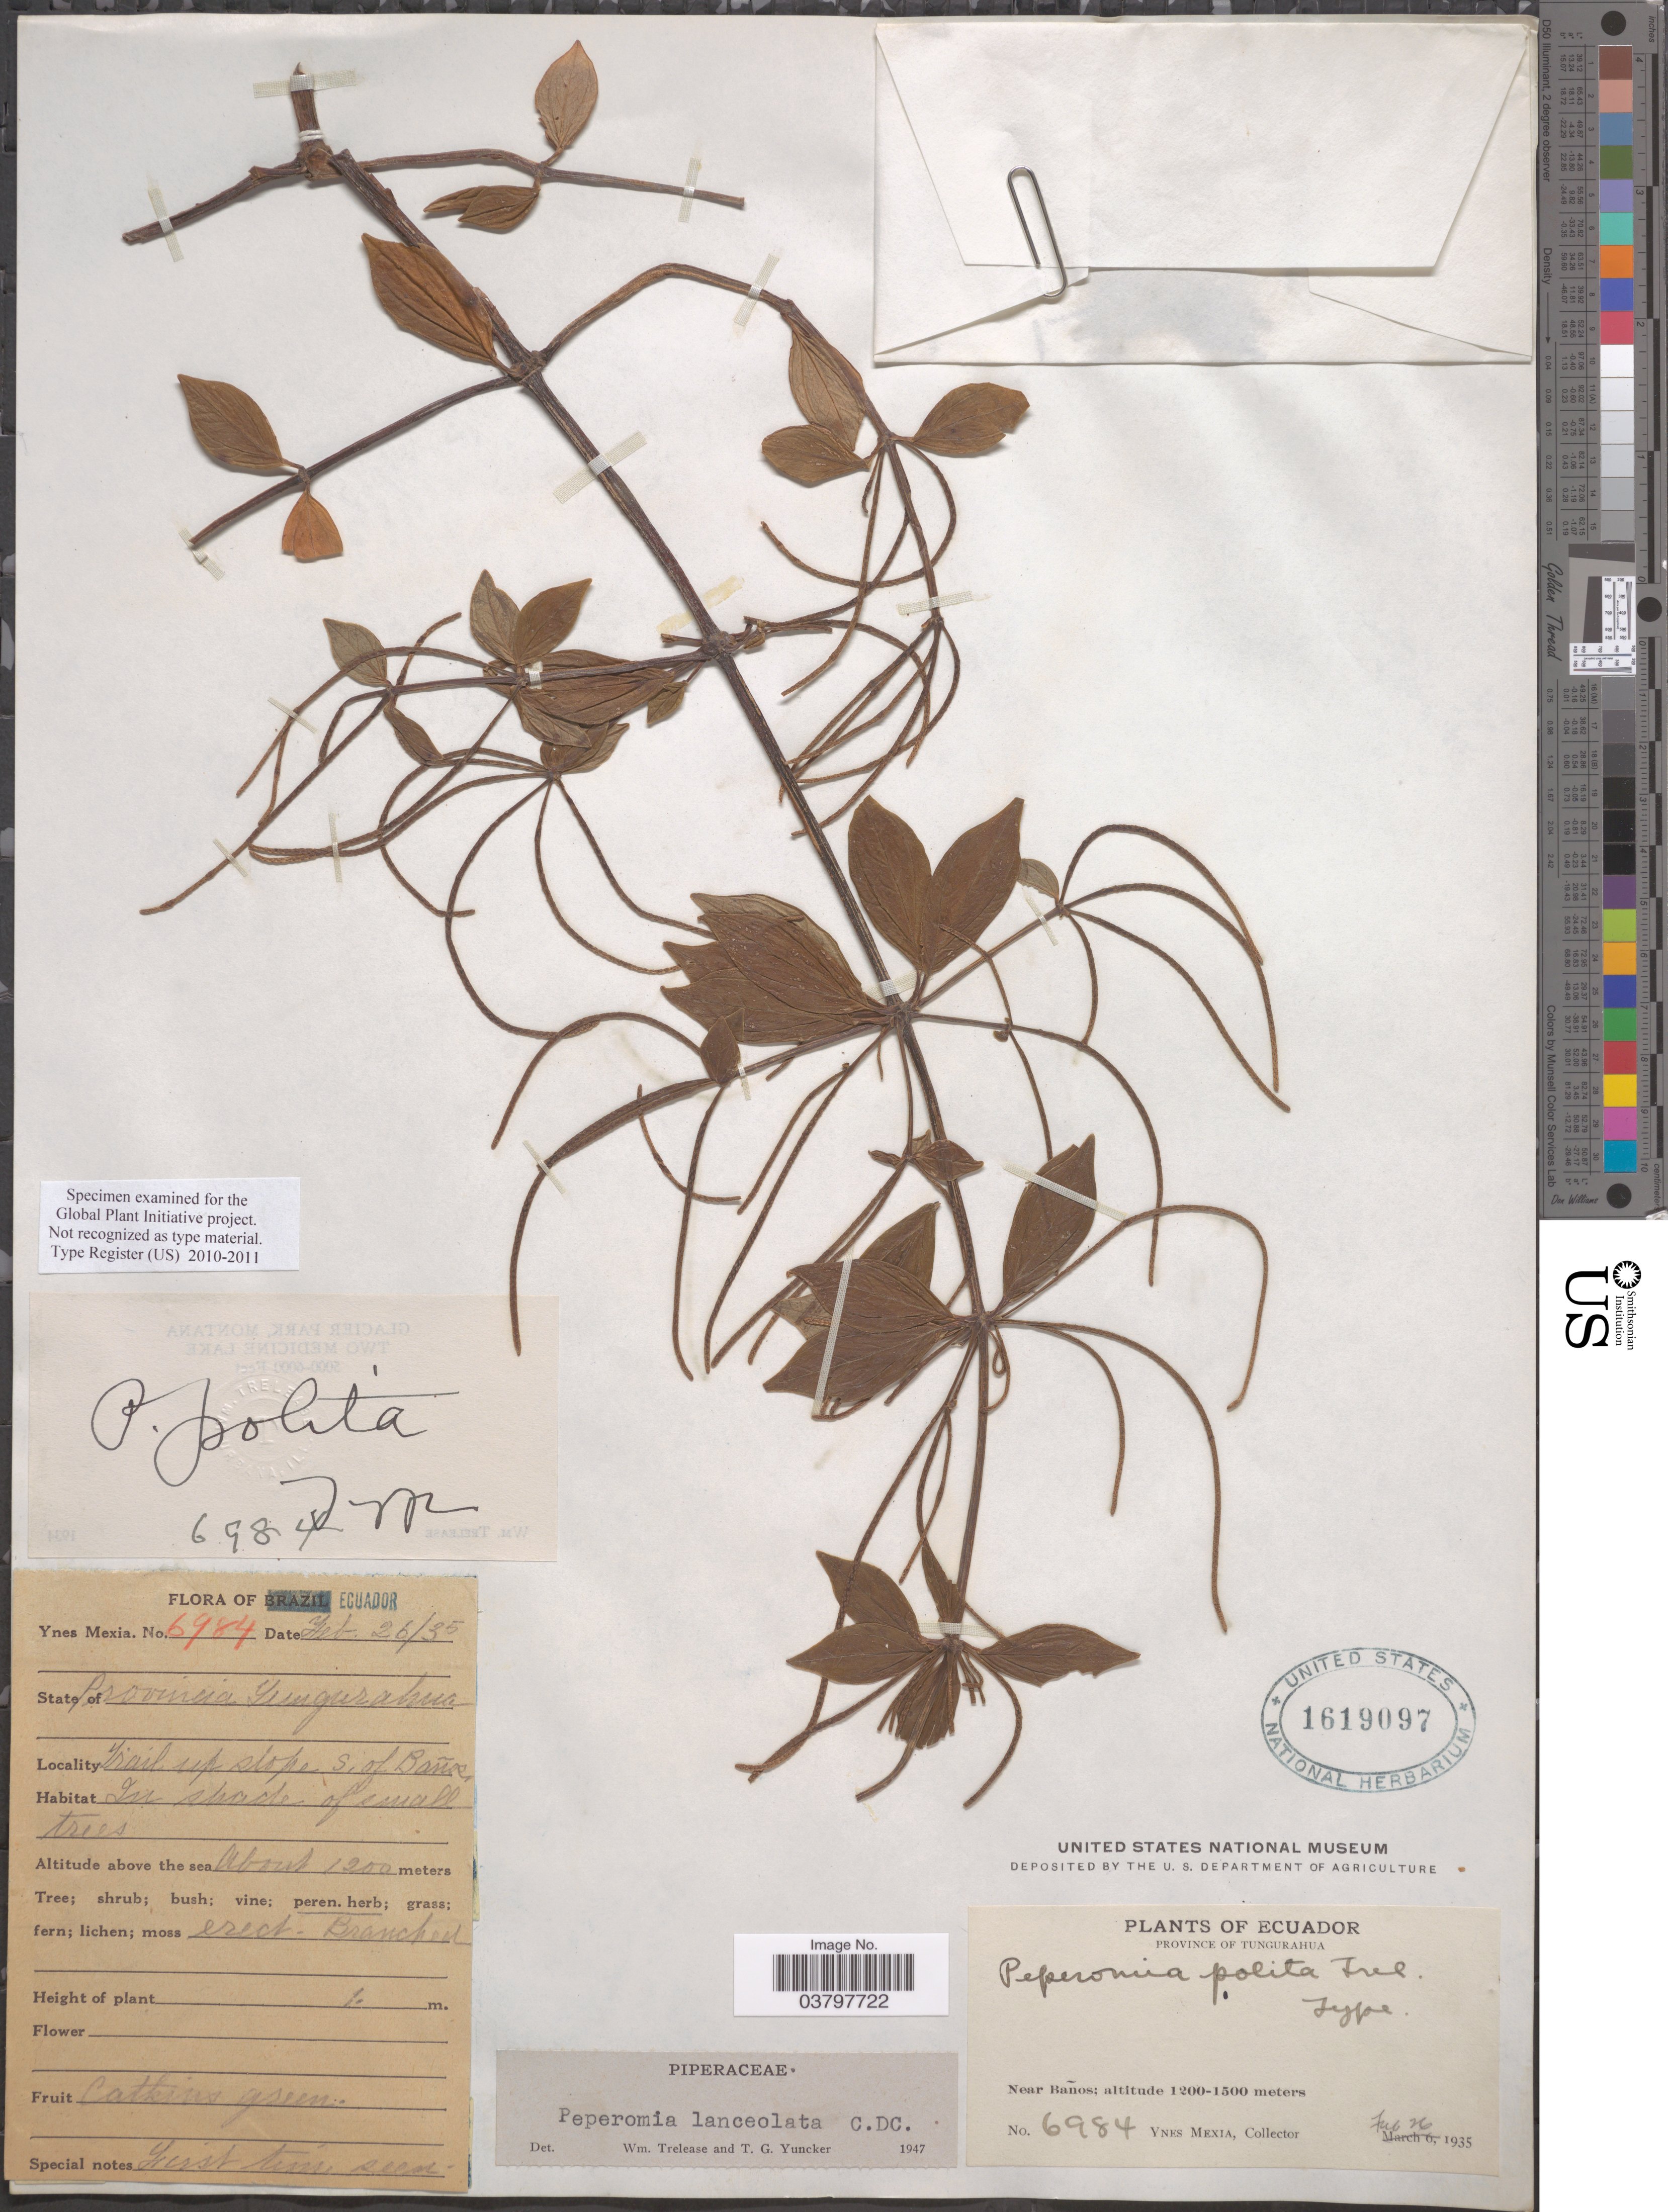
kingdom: Plantae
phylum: Tracheophyta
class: Magnoliopsida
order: Piperales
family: Piperaceae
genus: Peperomia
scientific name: Peperomia lanceolata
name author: C. DC.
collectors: Y. Mexia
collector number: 6984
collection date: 1935-02-26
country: Ecuador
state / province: Tungurahua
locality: Near Baños. Trail up to slope S. of Baños.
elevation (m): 1200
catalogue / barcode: US 1619097